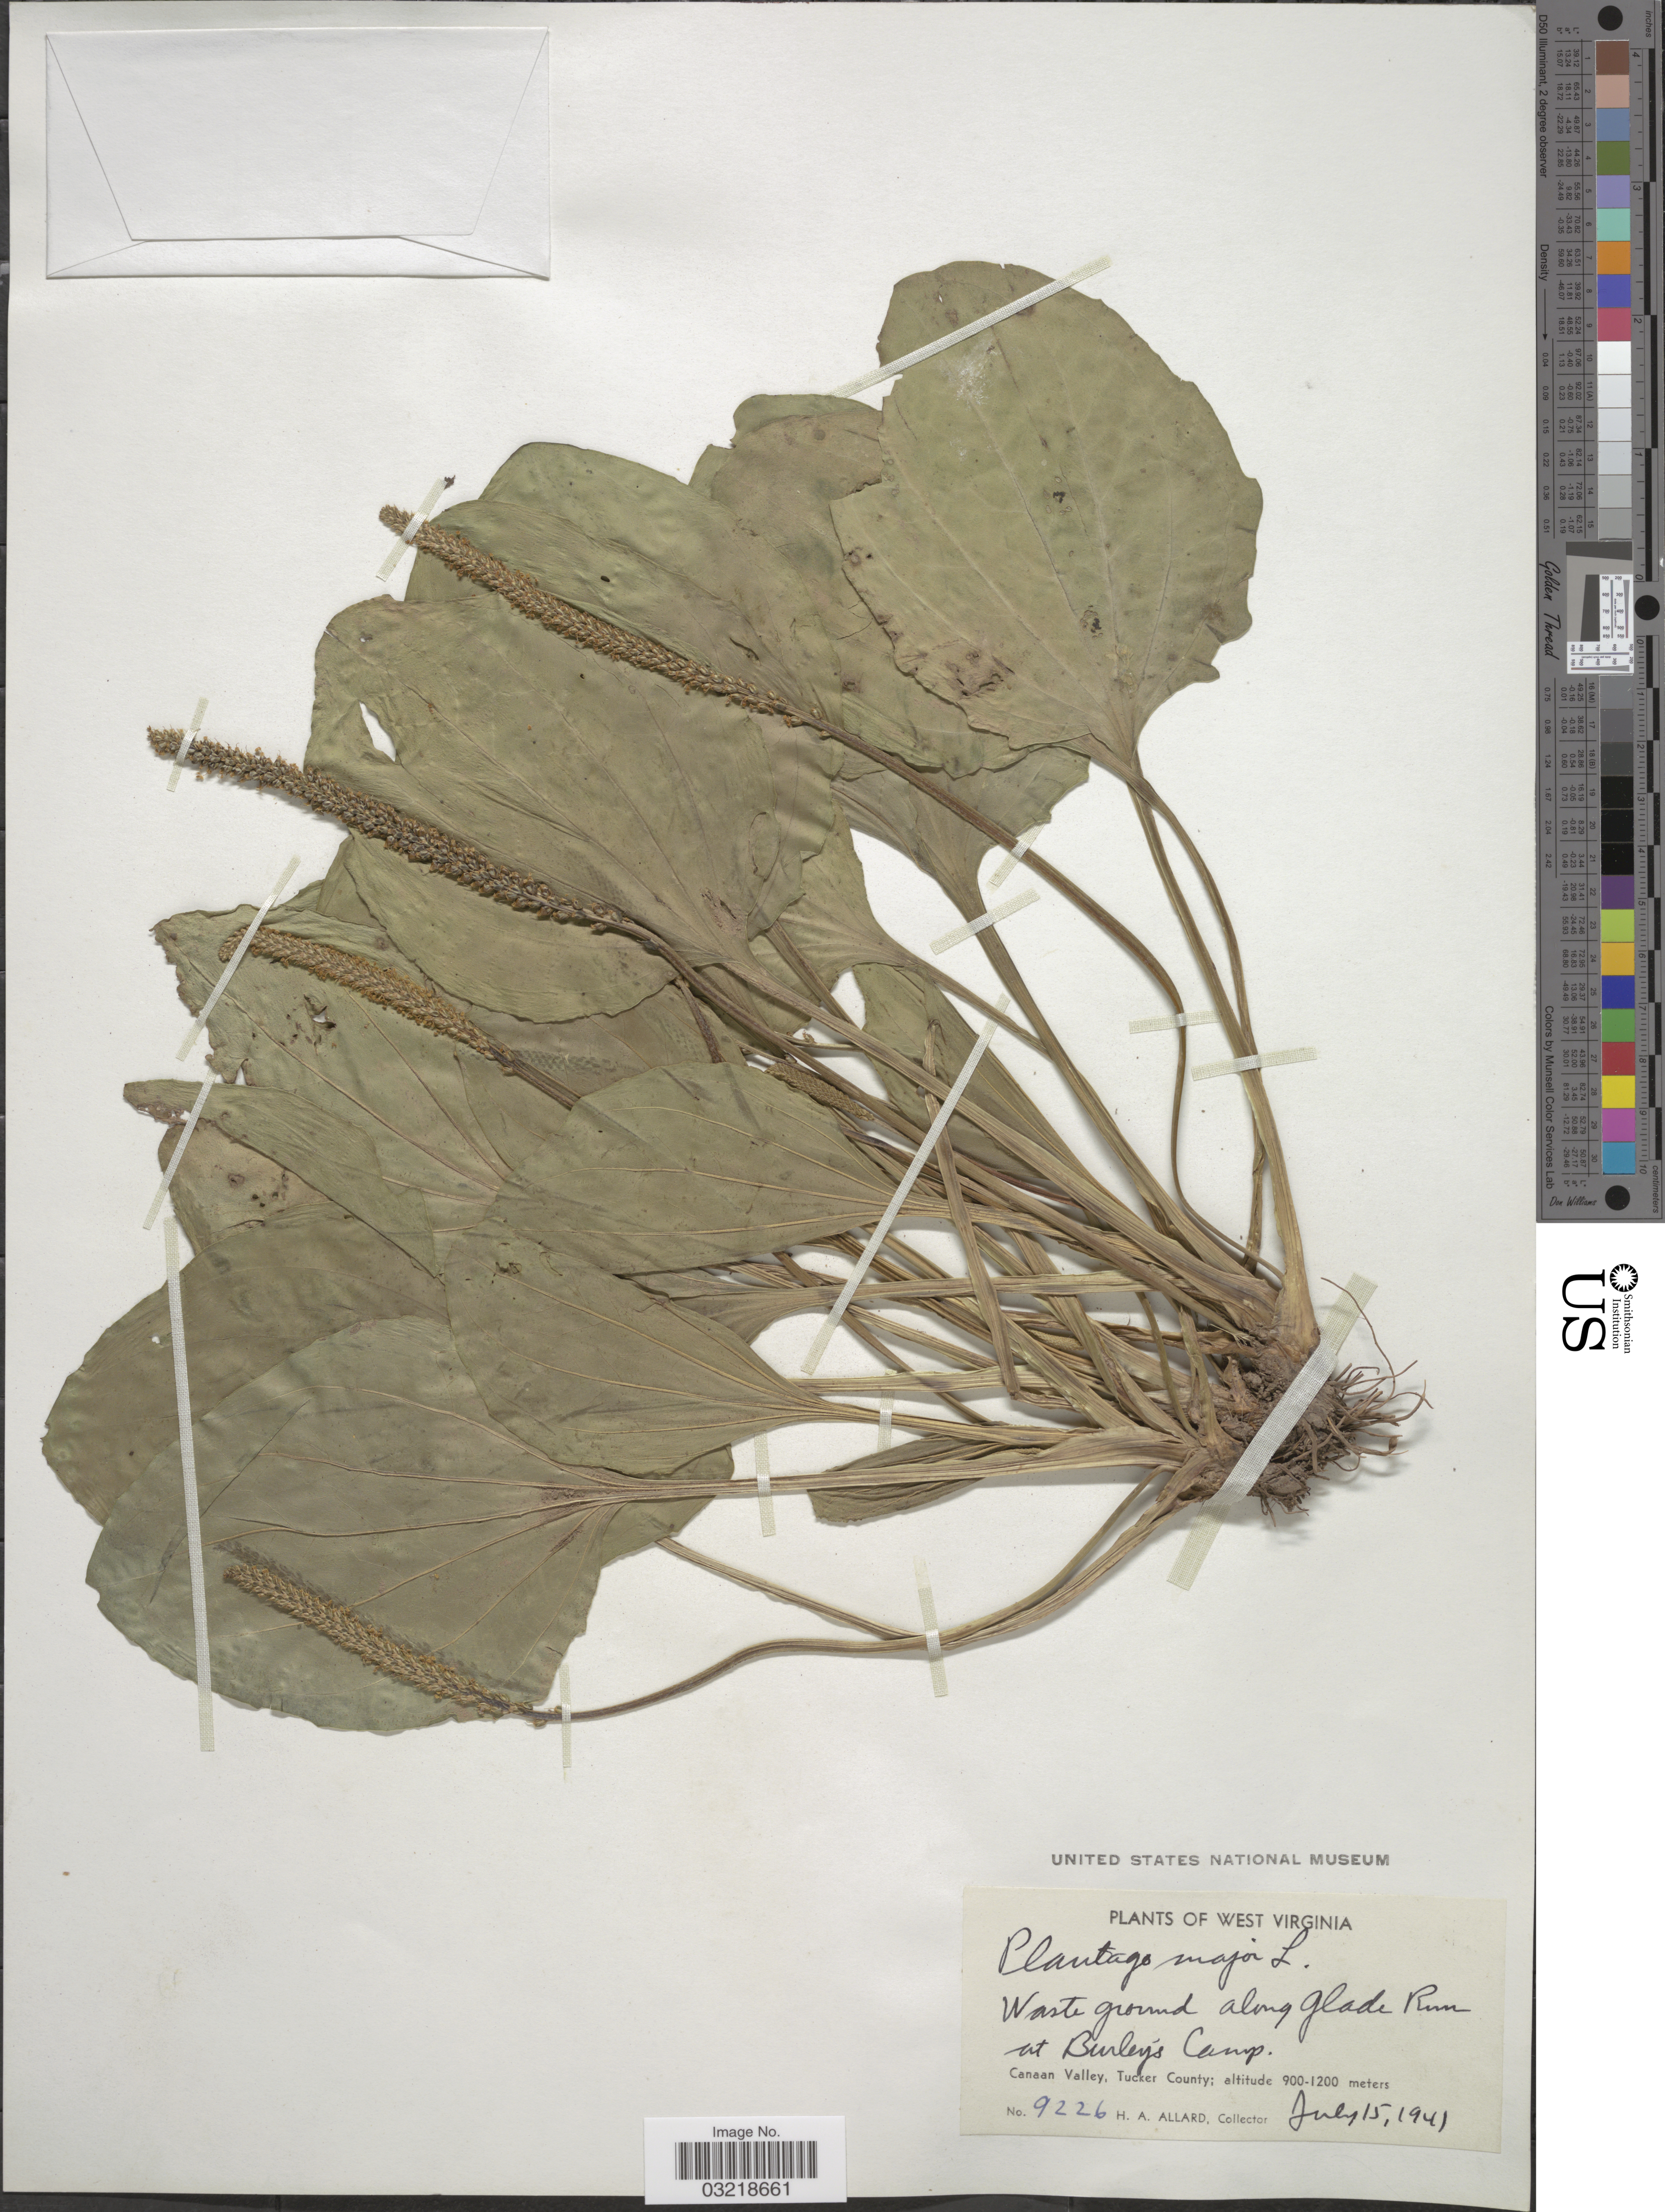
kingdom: Plantae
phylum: Tracheophyta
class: Magnoliopsida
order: Lamiales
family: Plantaginaceae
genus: Plantago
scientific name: Plantago major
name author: L.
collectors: H. A. Allard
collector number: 9226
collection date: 1941-07-15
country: United States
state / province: West Virginia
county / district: Tucker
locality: Waste ground along Glade Run at Burley's Camp. Canaan Valley, Tucker County.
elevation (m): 900